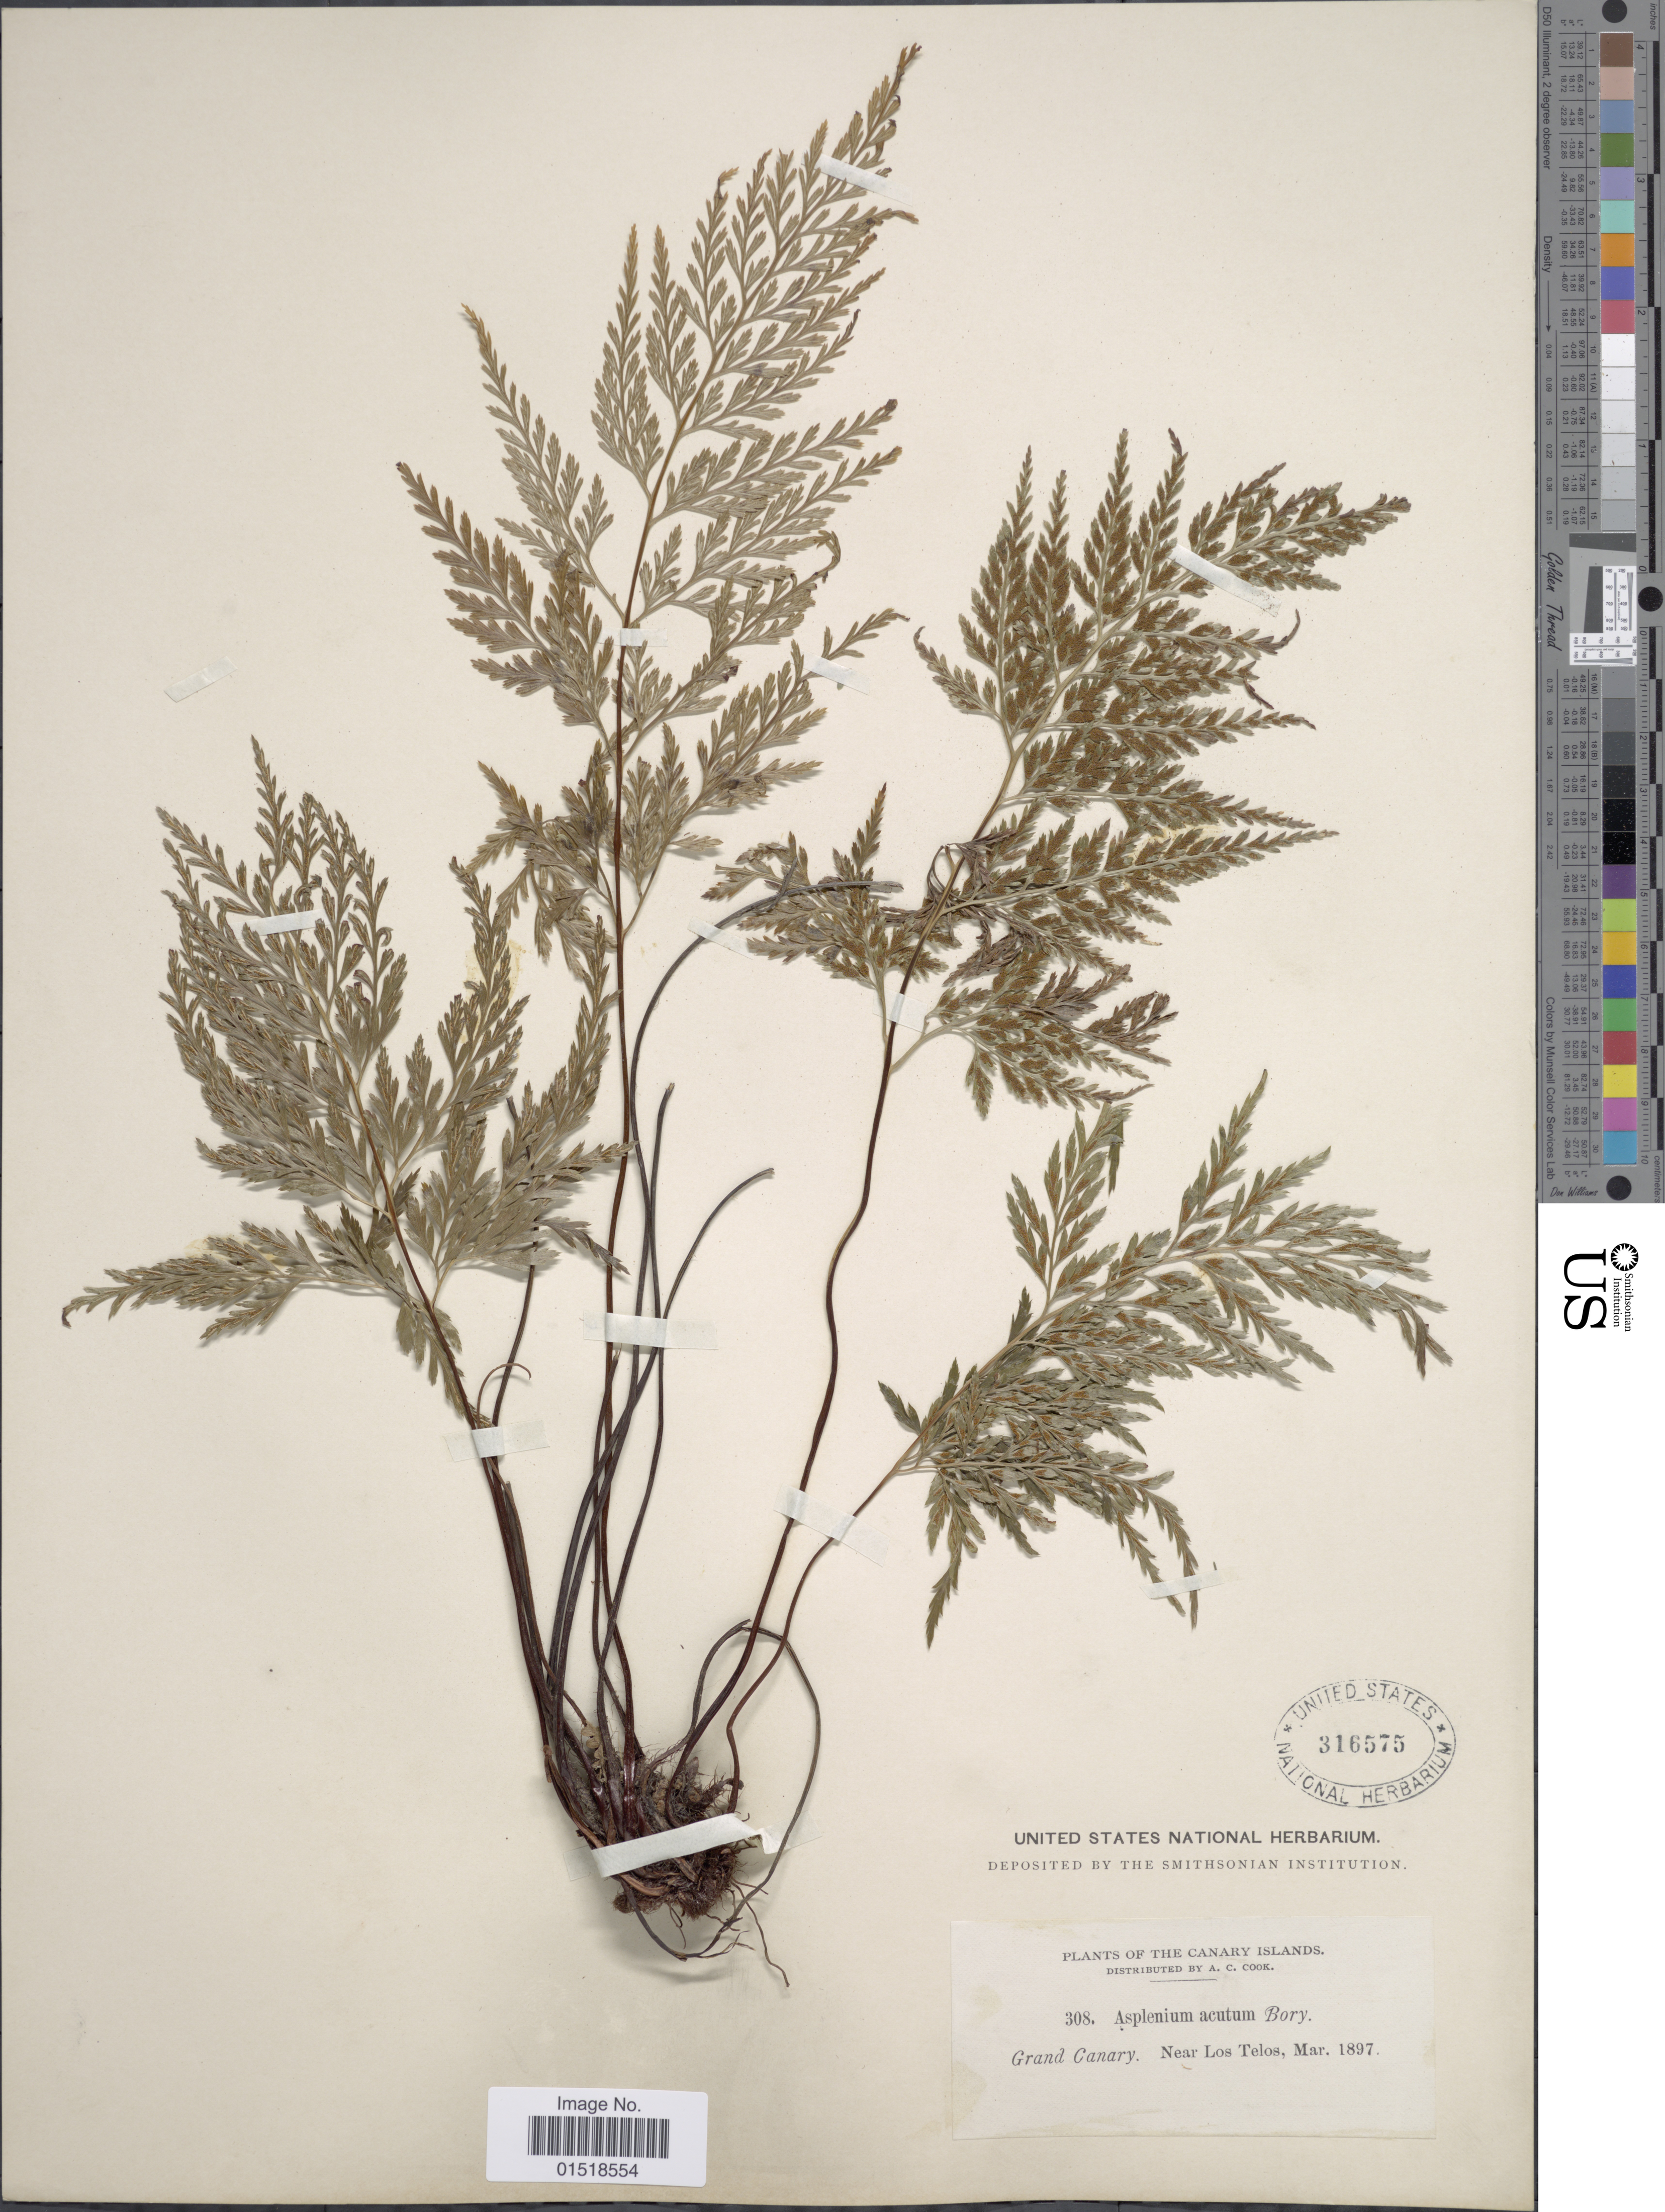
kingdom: Plantae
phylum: Tracheophyta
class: Polypodiopsida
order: Polypodiales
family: Aspleniaceae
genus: Asplenium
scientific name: Asplenium adiantum-nigrum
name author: L.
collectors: Alice C. Cook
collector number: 308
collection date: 1897-03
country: Spain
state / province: Canarias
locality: Canary Islands. Grand Canary. Near Los Telos.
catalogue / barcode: US 316575